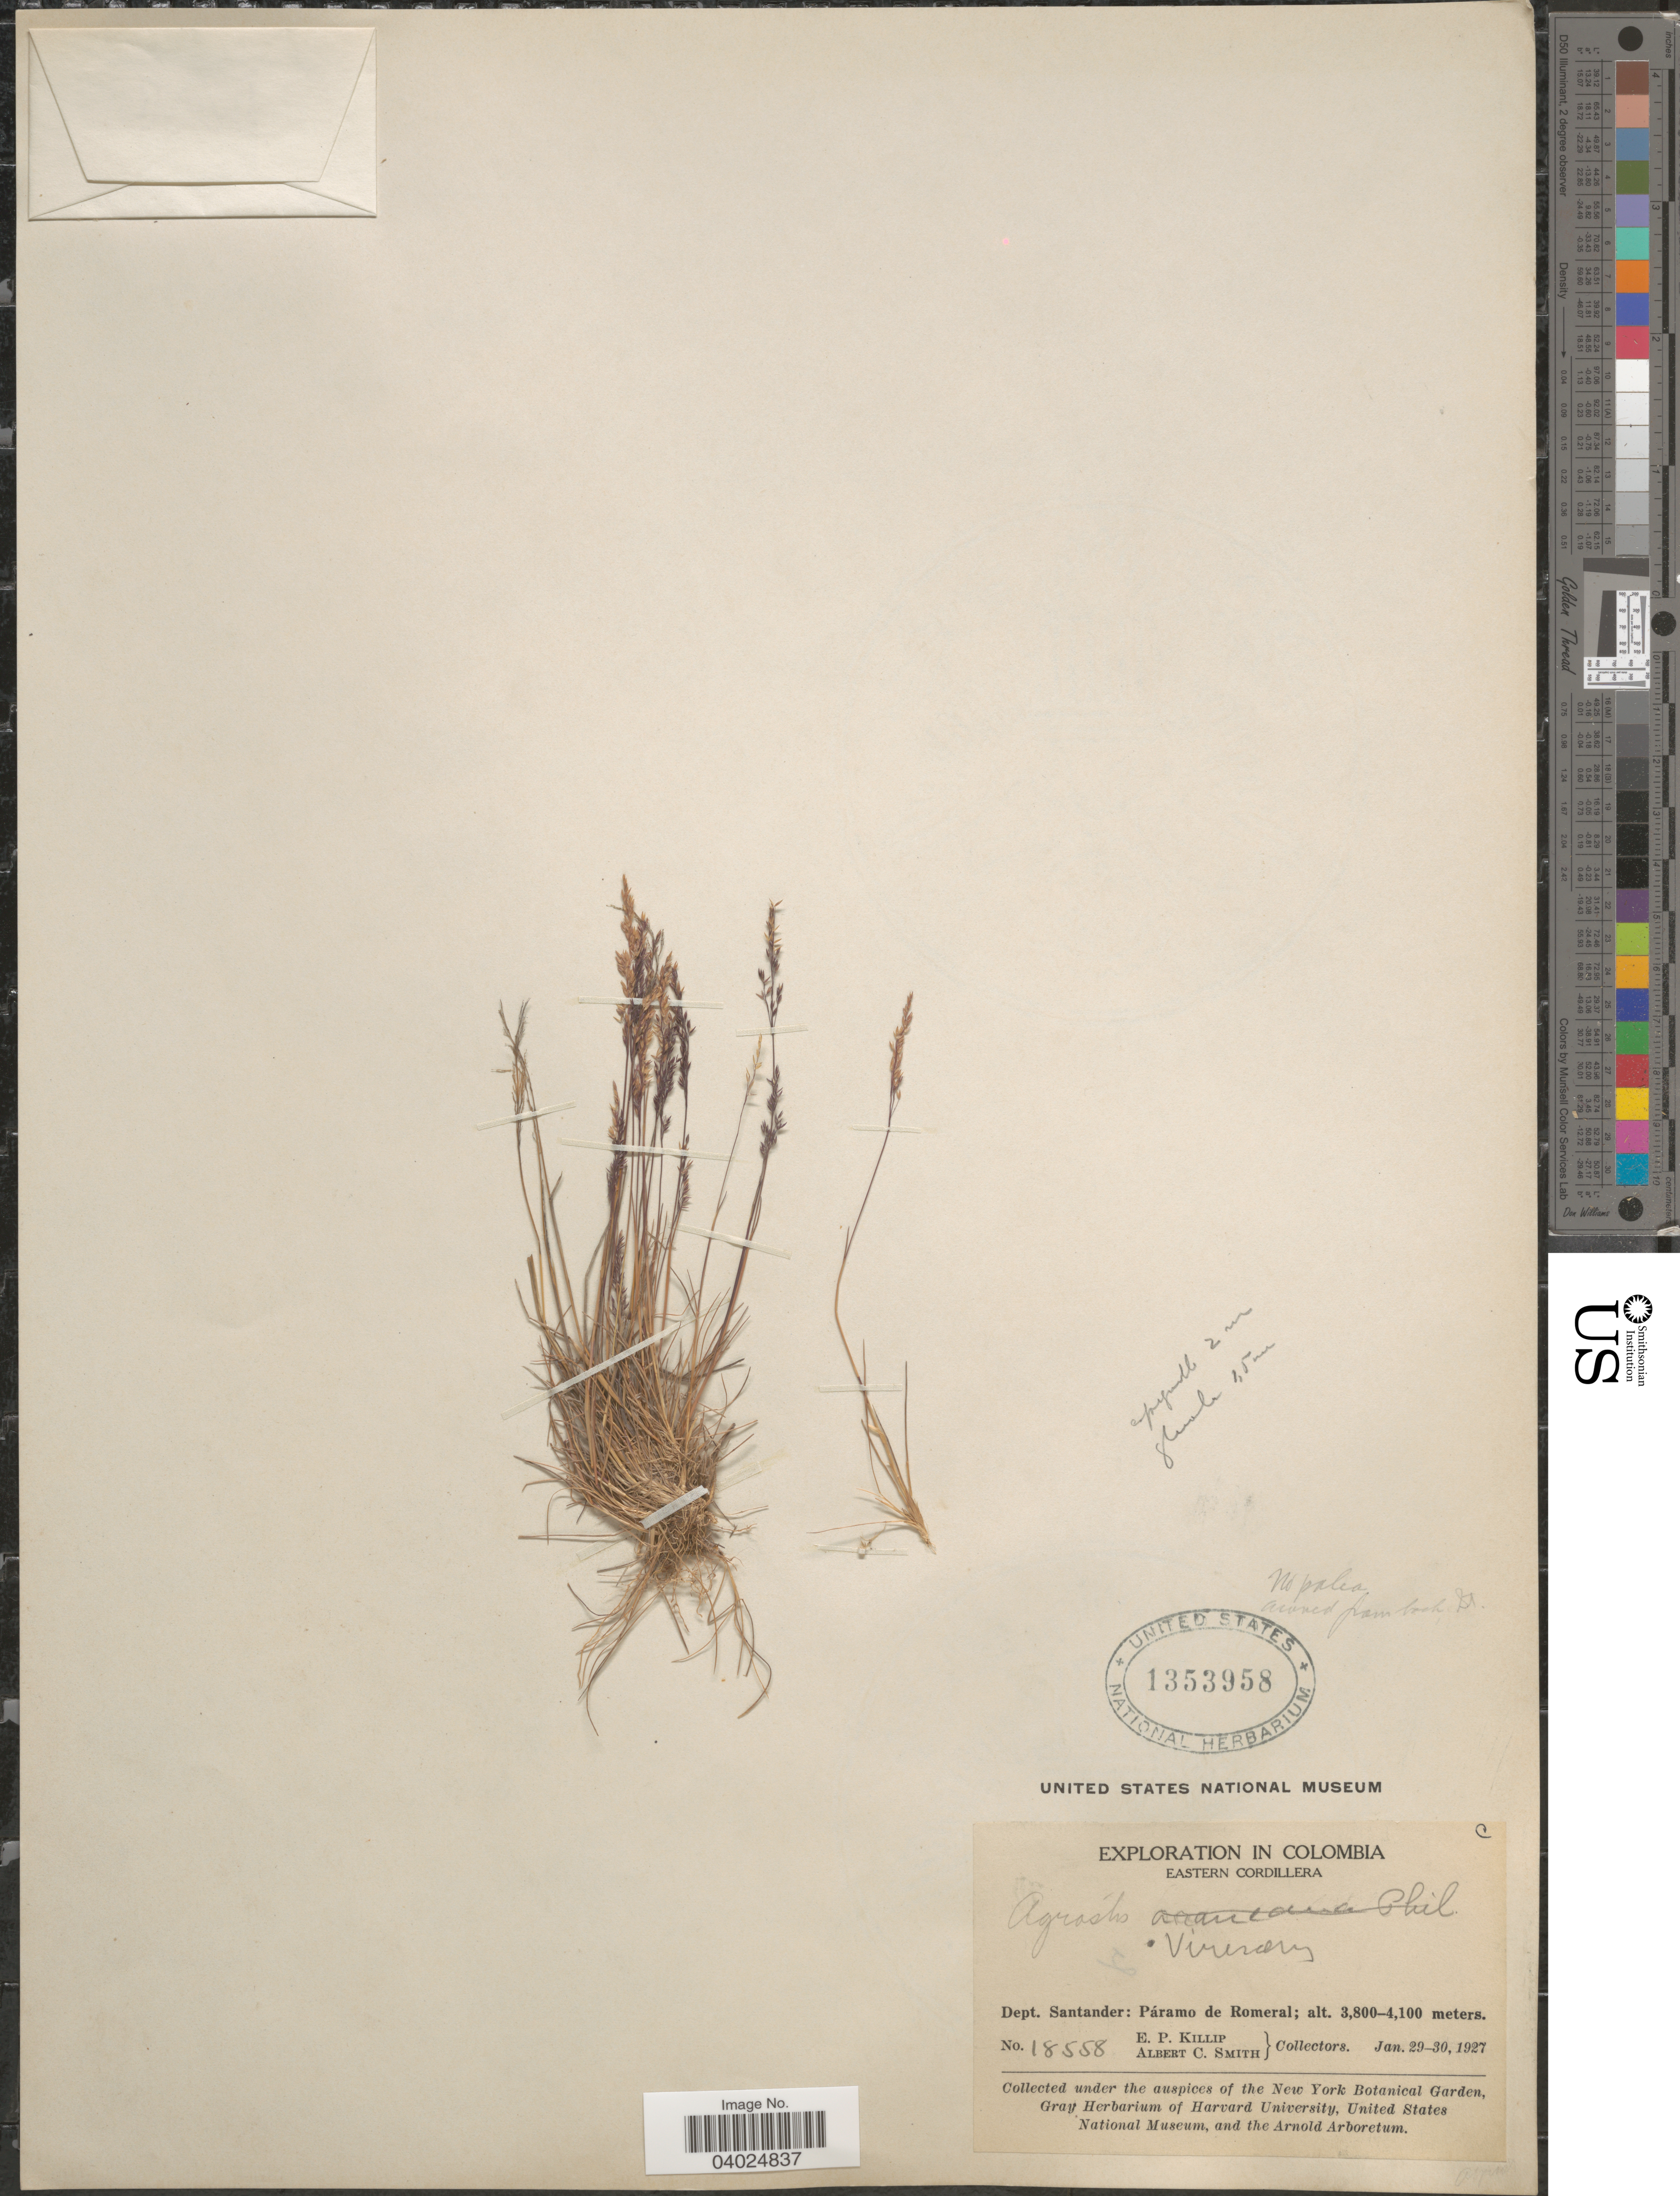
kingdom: Plantae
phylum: Tracheophyta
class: Liliopsida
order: Poales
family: Poaceae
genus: Agrostis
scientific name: Agrostis tolucensis Kunth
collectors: E. P. Killip & A. C. Smith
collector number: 18558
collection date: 1927-01-29/1927-01-30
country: Colombia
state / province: Santander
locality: Eastern Cordillera. Dept. Santander: Páramo de Romeral.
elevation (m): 3800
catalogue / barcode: US 1353958